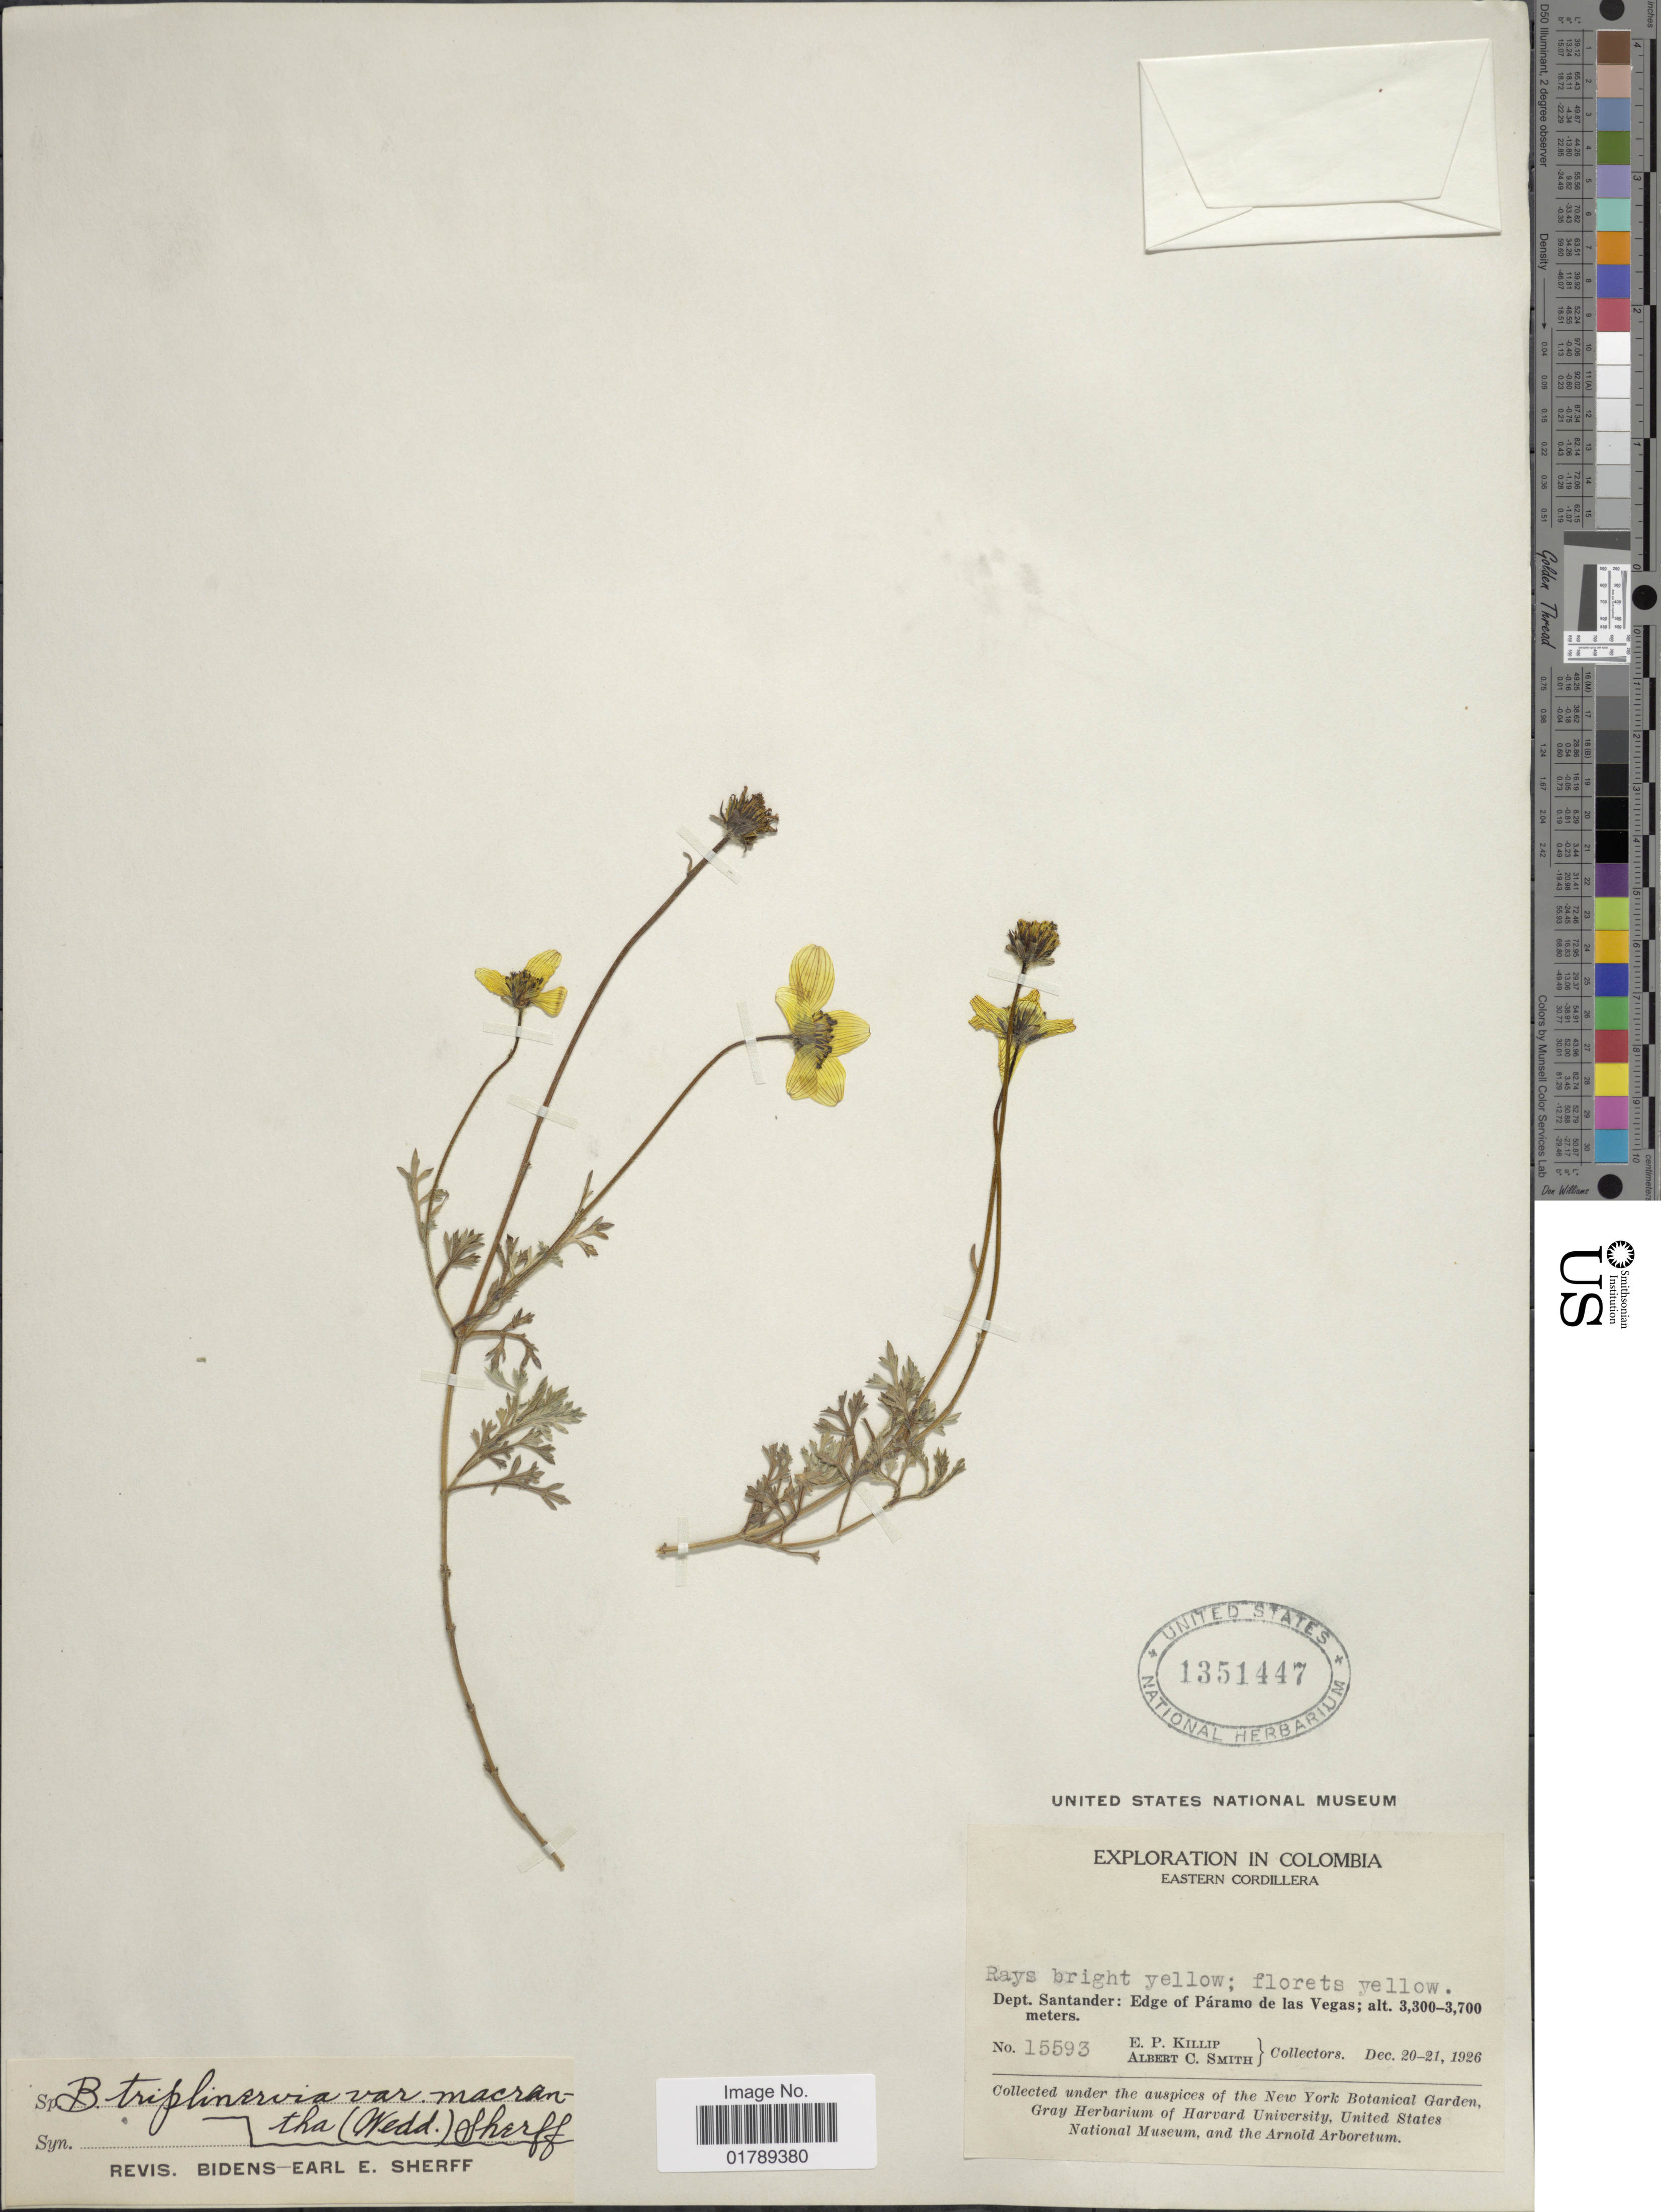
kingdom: Plantae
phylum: Tracheophyta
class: Magnoliopsida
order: Asterales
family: Asteraceae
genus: Bidens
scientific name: Bidens triplinervia var. macrantha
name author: (Wedd.) Sherff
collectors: E. P. Killip & A. C. Smith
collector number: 15593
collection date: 1926-12-20/1926-12-21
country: Colombia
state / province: Santander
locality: Dept. Santander: Edge of Paramo de las Vegas. Eastern Cordillera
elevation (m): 3300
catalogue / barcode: US 135144